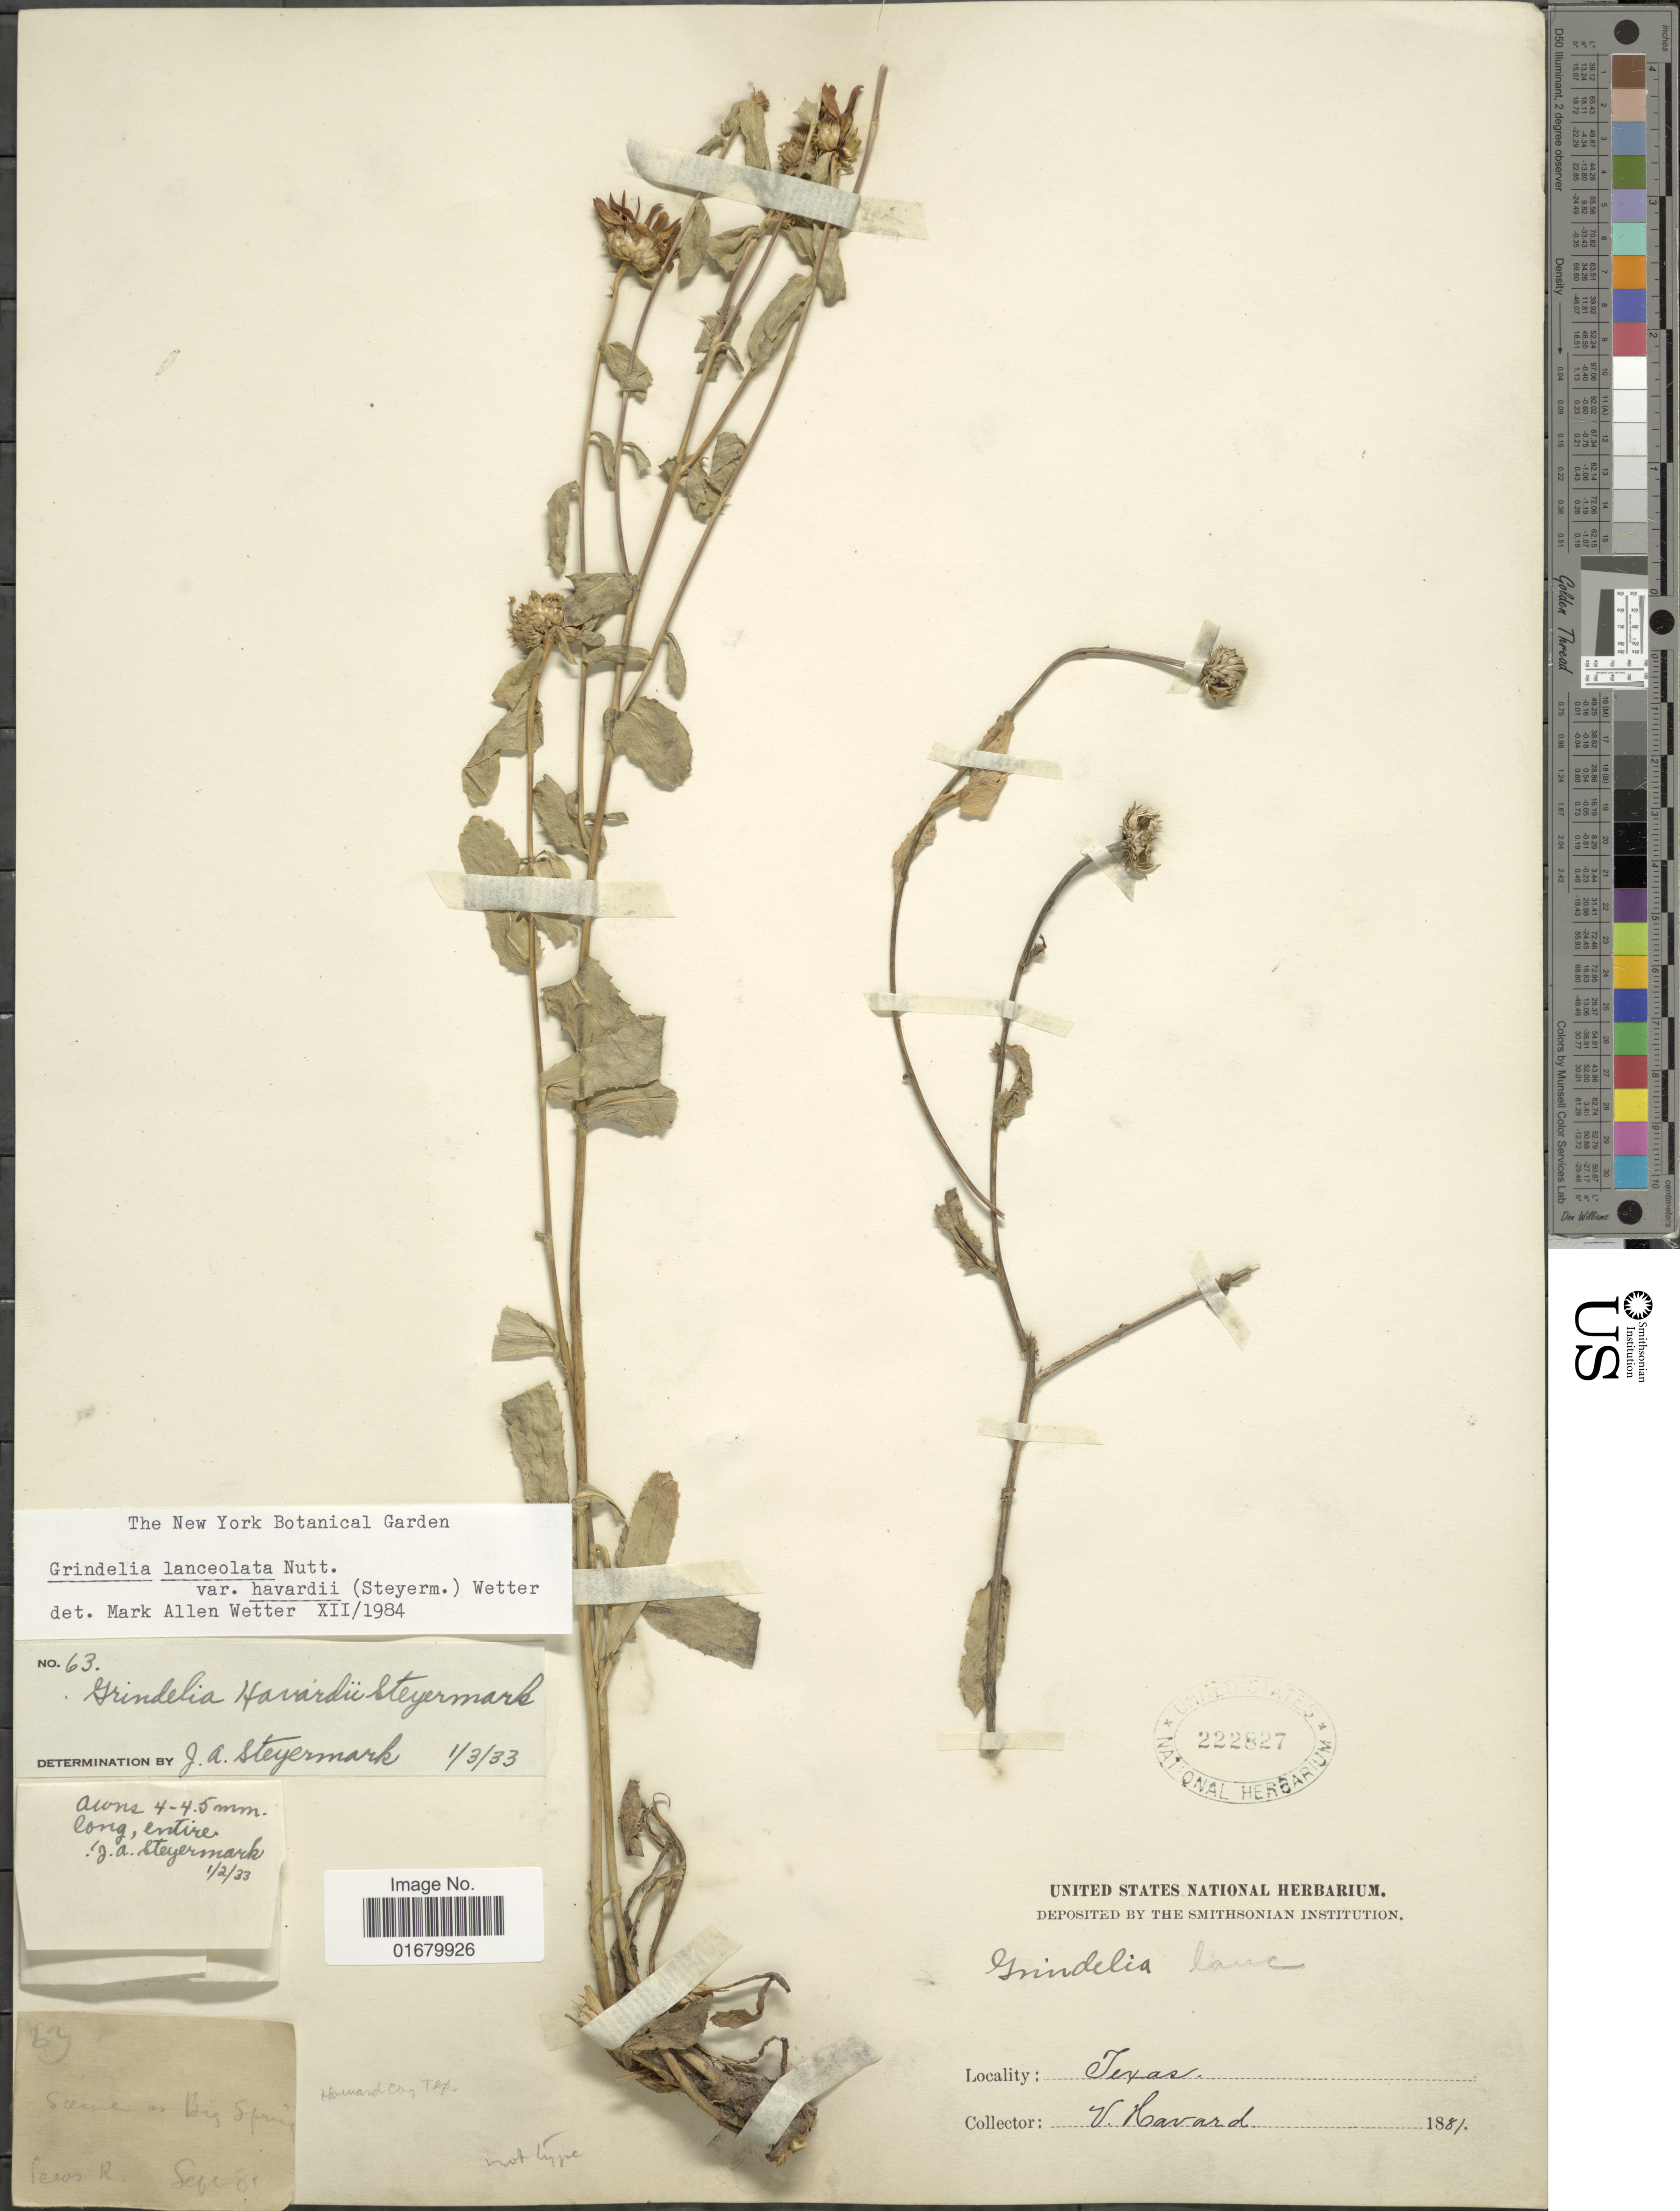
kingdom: Plantae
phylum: Tracheophyta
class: Magnoliopsida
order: Asterales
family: Asteraceae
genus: Grindelia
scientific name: Grindelia lanceolata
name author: Nutt.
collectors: V. Havard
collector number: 63*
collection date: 1881-09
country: United States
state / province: Texas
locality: Sume Poig Sprins, Pecos R.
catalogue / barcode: US 222827